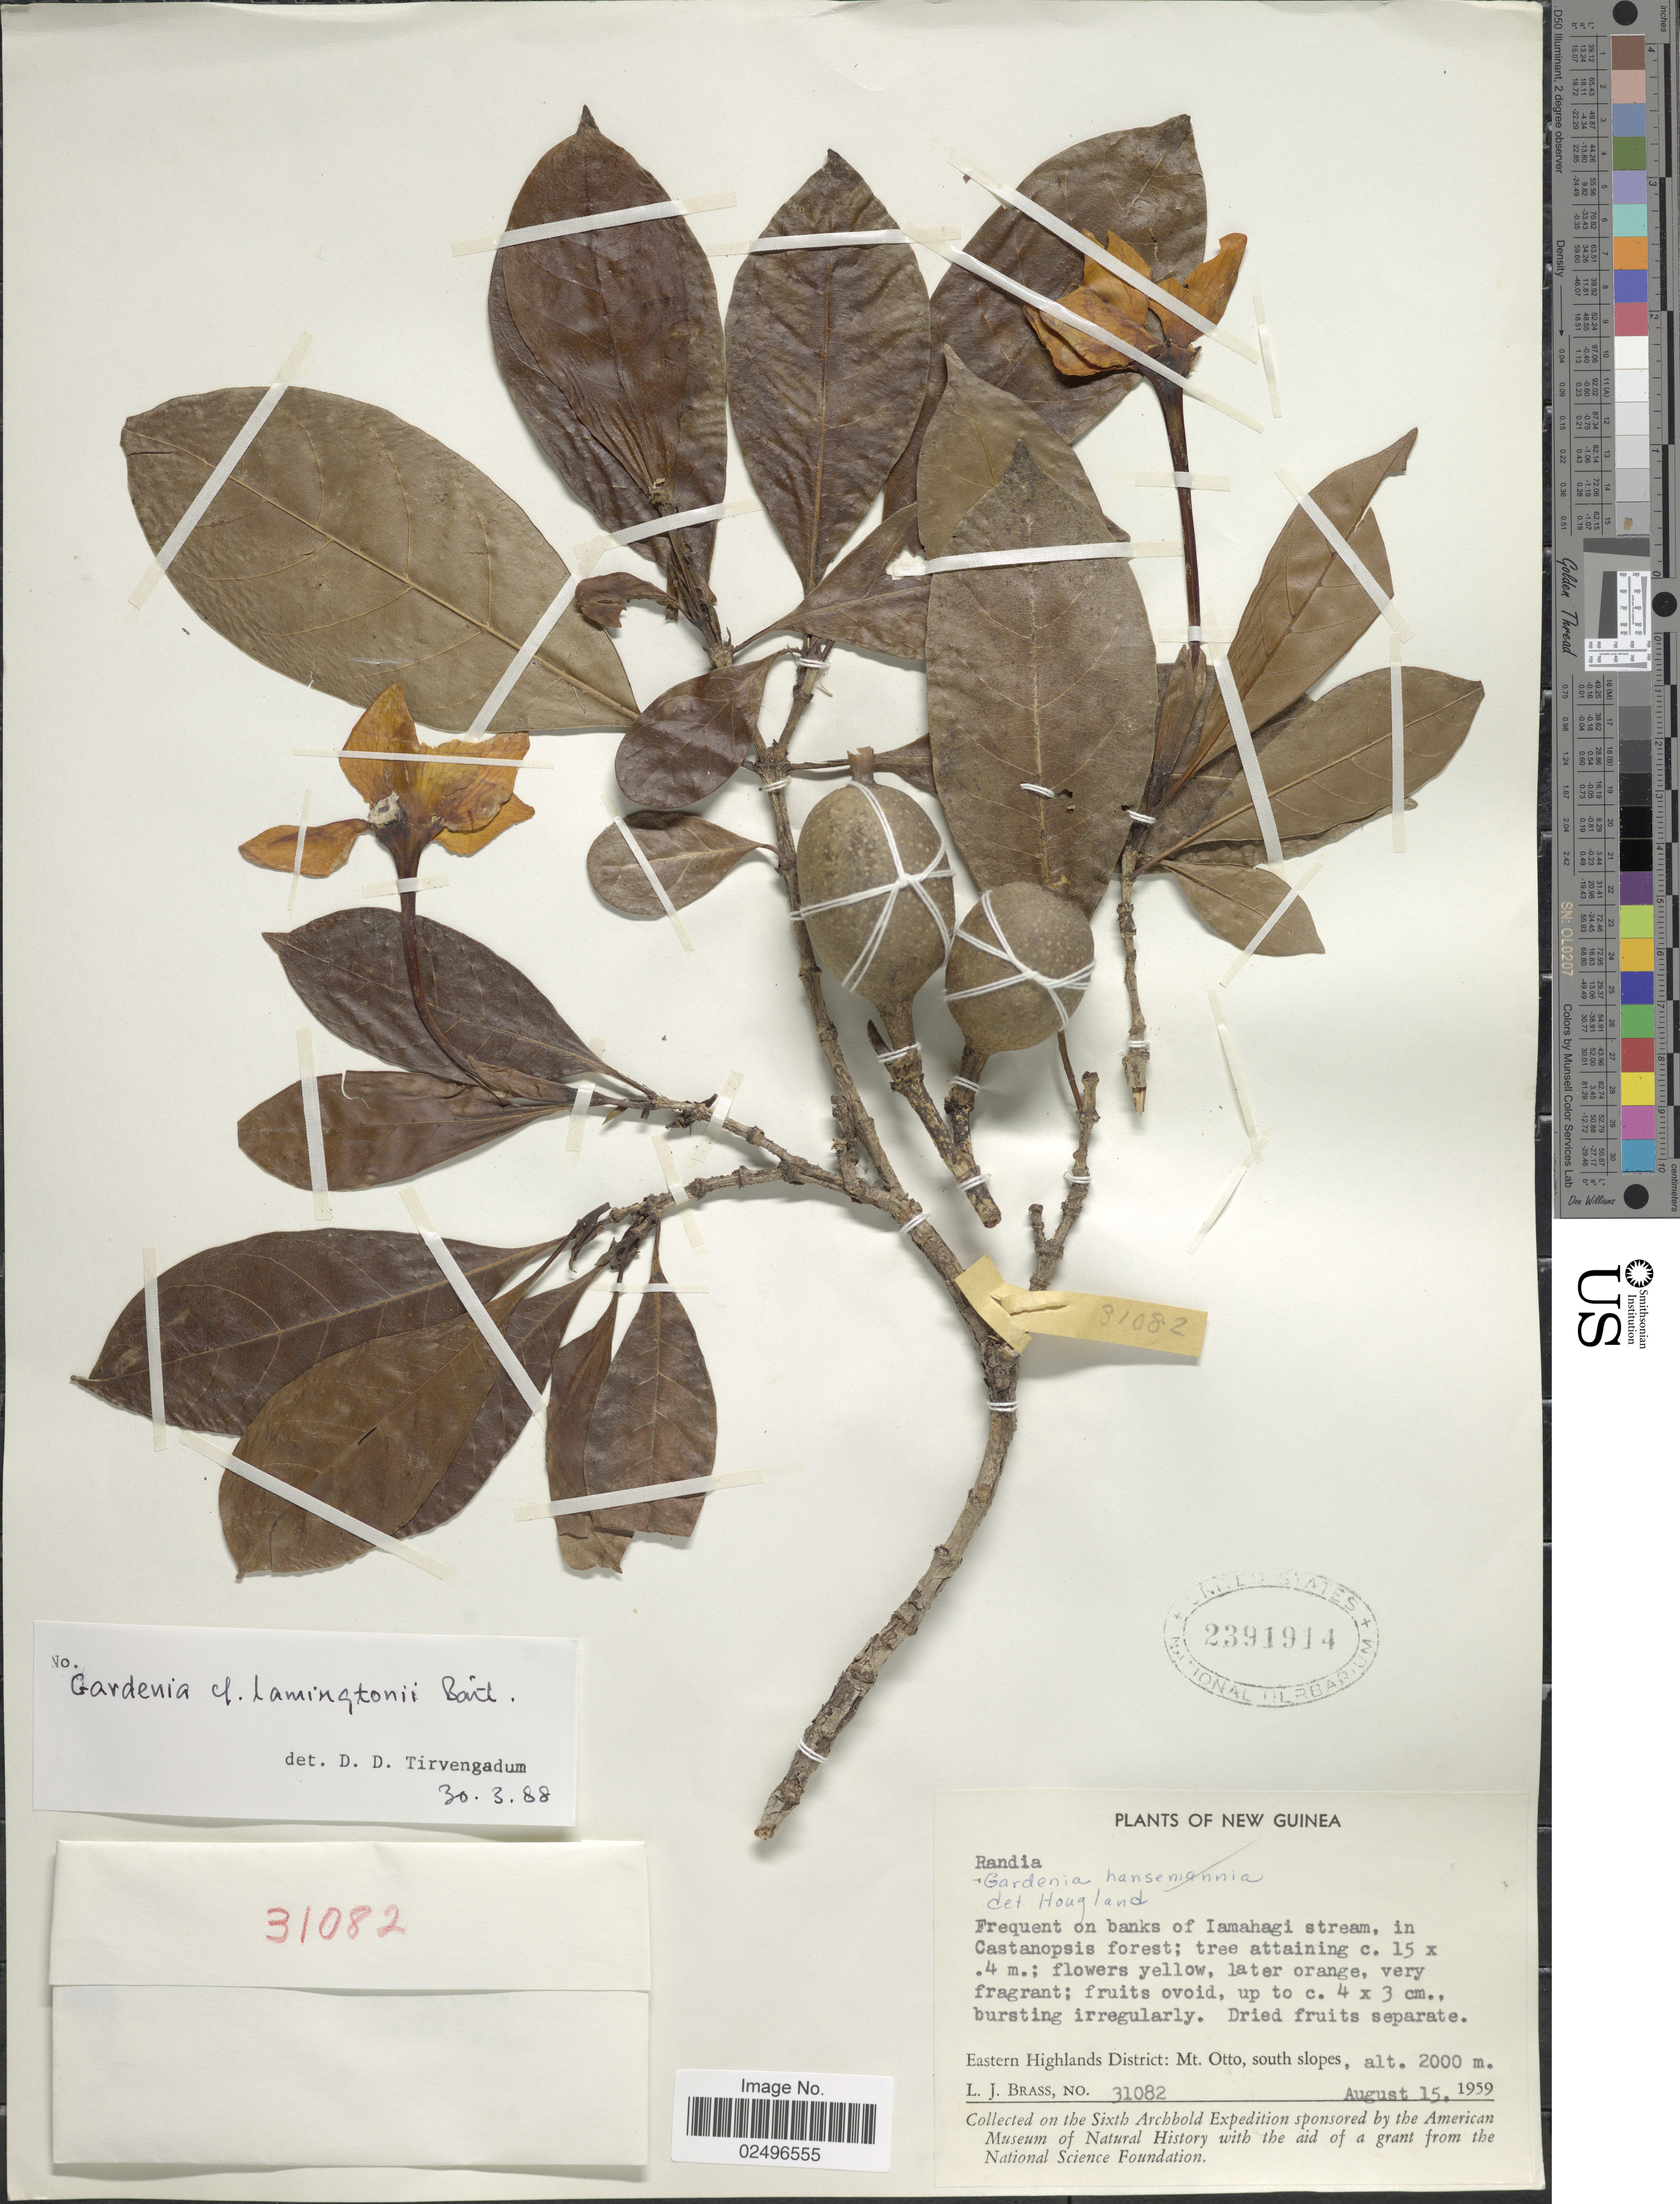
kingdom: Plantae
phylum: Tracheophyta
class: Magnoliopsida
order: Gentianales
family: Rubiaceae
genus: Gardenia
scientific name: Gardenia lamingtonii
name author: F.M. Bailey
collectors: L. J. Brass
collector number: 31082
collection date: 1959-08-15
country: Papua New Guinea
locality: New Guinea, Eastern Highlands District: Mt. Otto, south slopes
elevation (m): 2000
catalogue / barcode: US 2391914